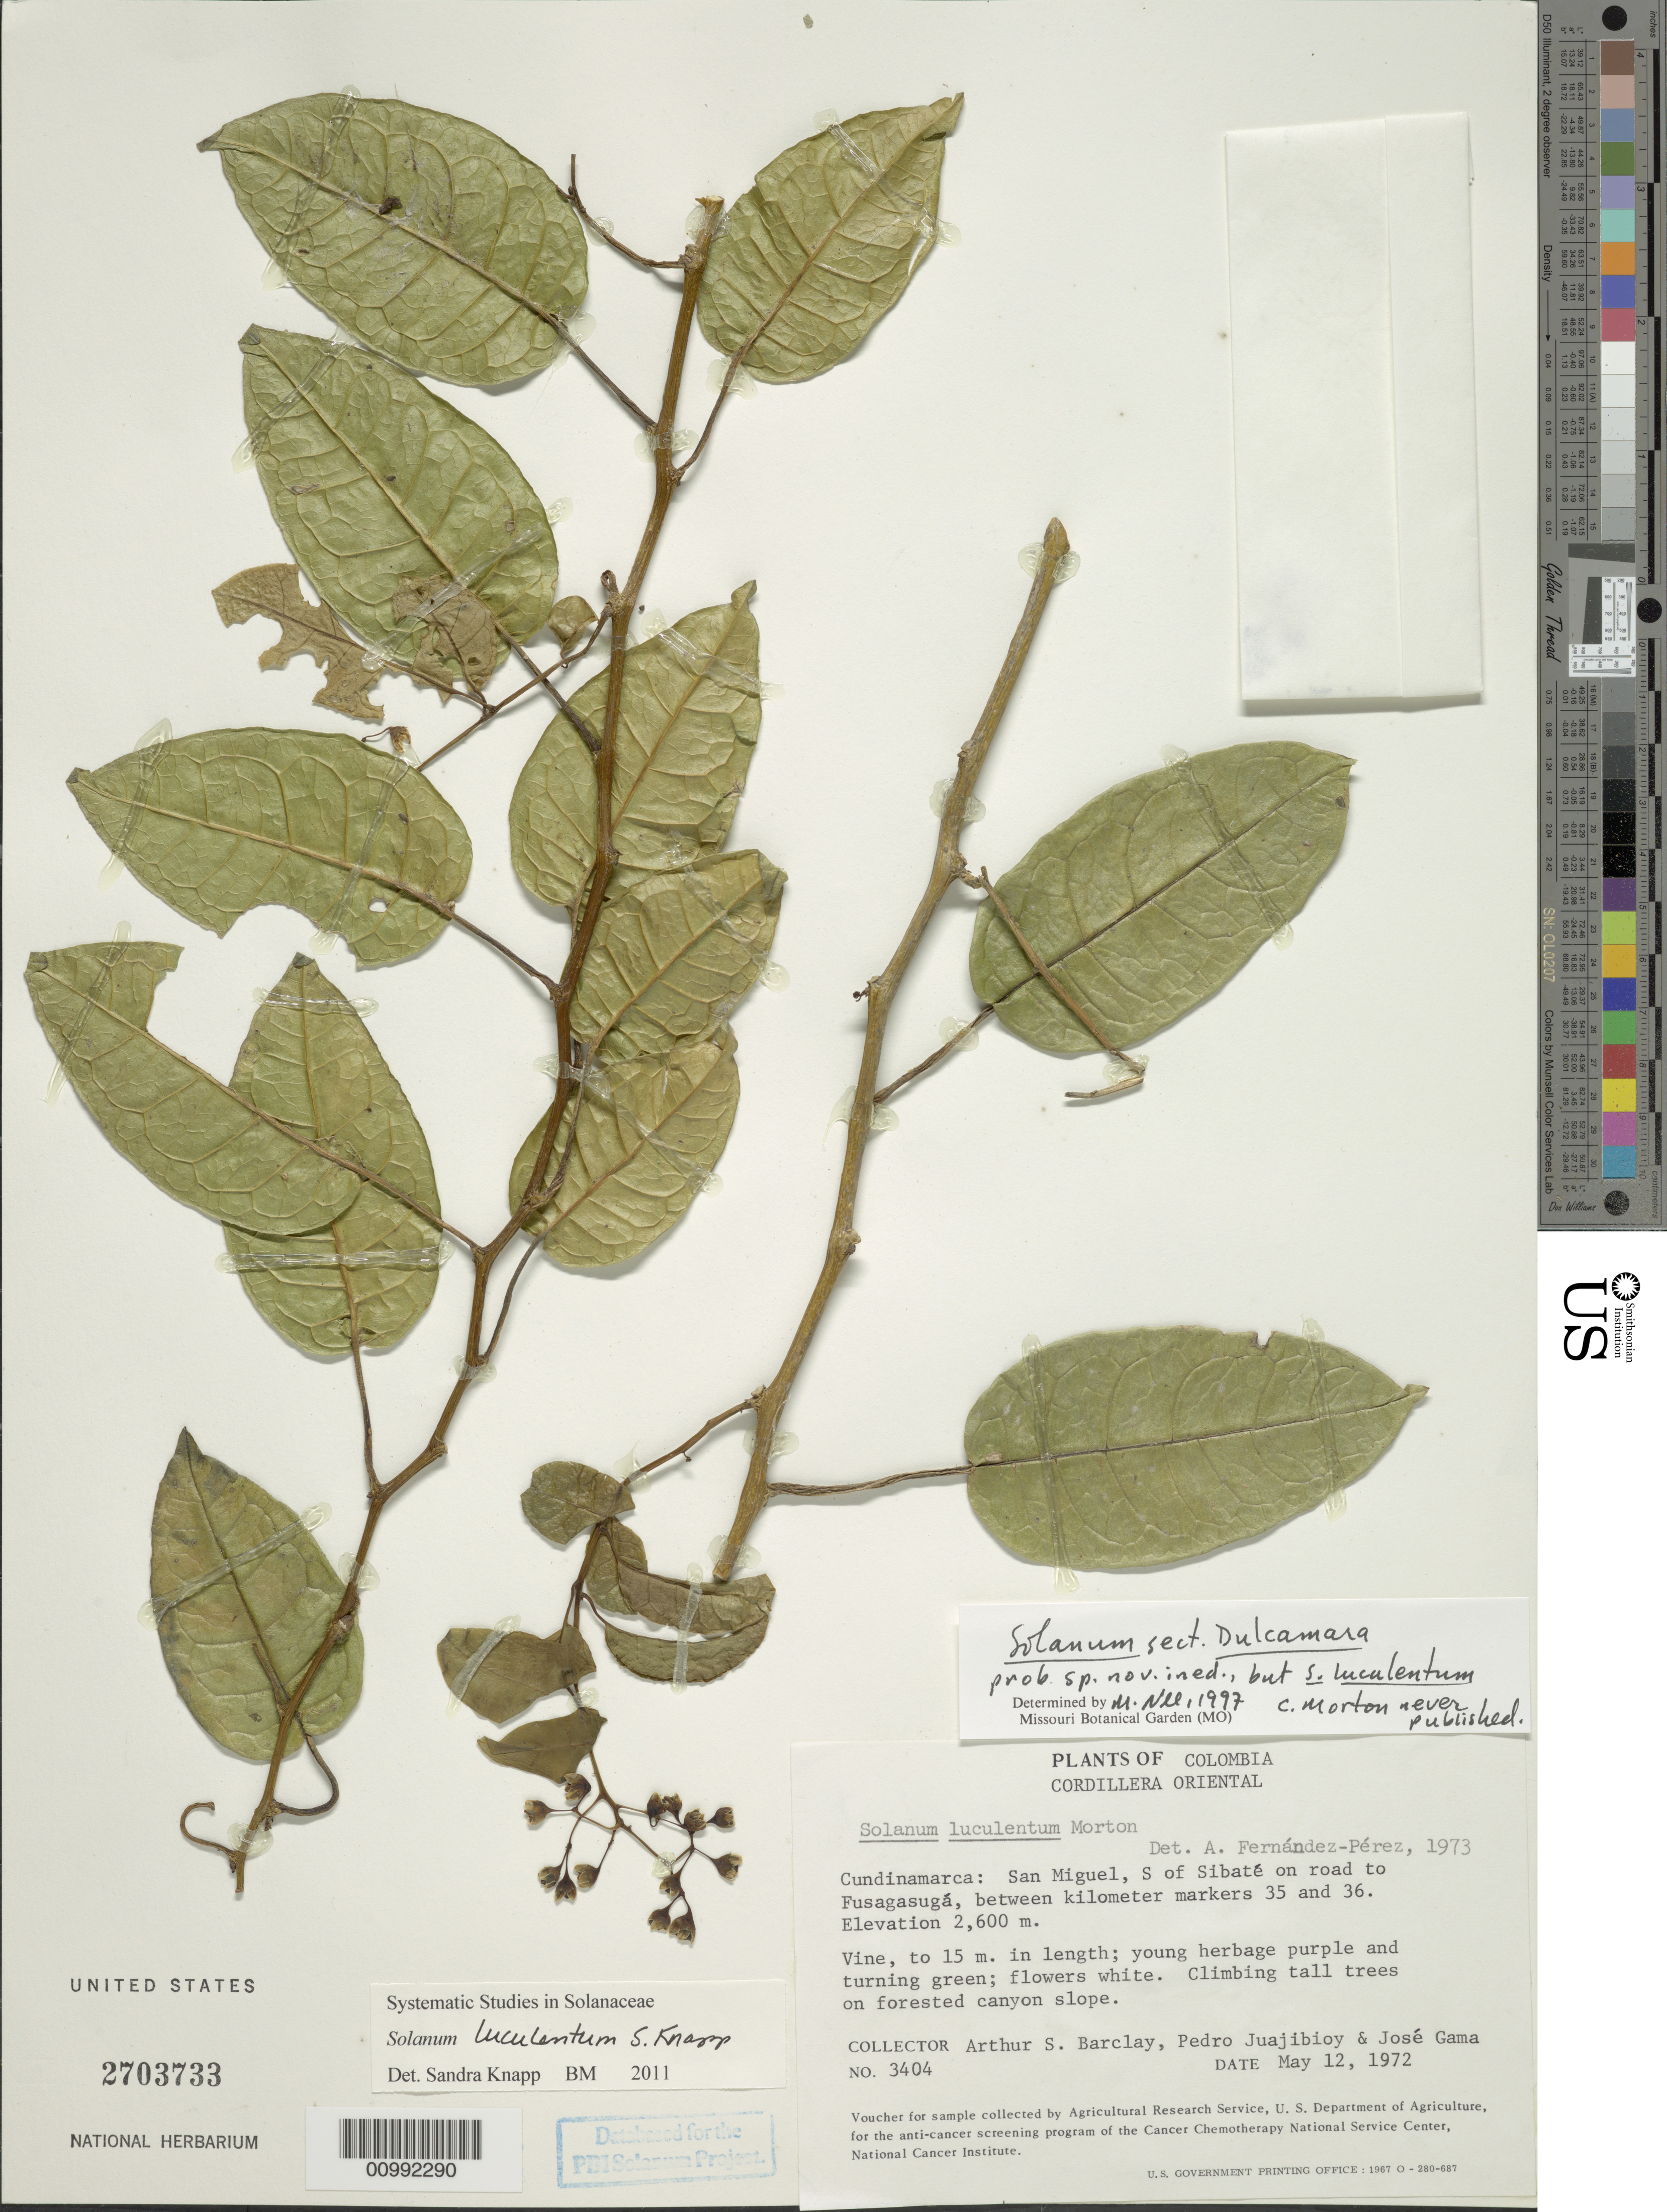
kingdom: Plantae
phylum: Tracheophyta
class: Magnoliopsida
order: Solanales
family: Solanaceae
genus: Solanum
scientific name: Solanum luculentum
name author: S. Knapp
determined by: Knapp, S. D.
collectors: A. S. Barclay, P. Juajibioy & J. Gama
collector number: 3404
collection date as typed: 12 May 1972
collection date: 1972-05-12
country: Colombia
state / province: Cundinamarca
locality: S of Sibaté on road to Fusagasugá, between km 35 and 36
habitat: forest canyon slope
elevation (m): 2600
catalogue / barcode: US 2703733